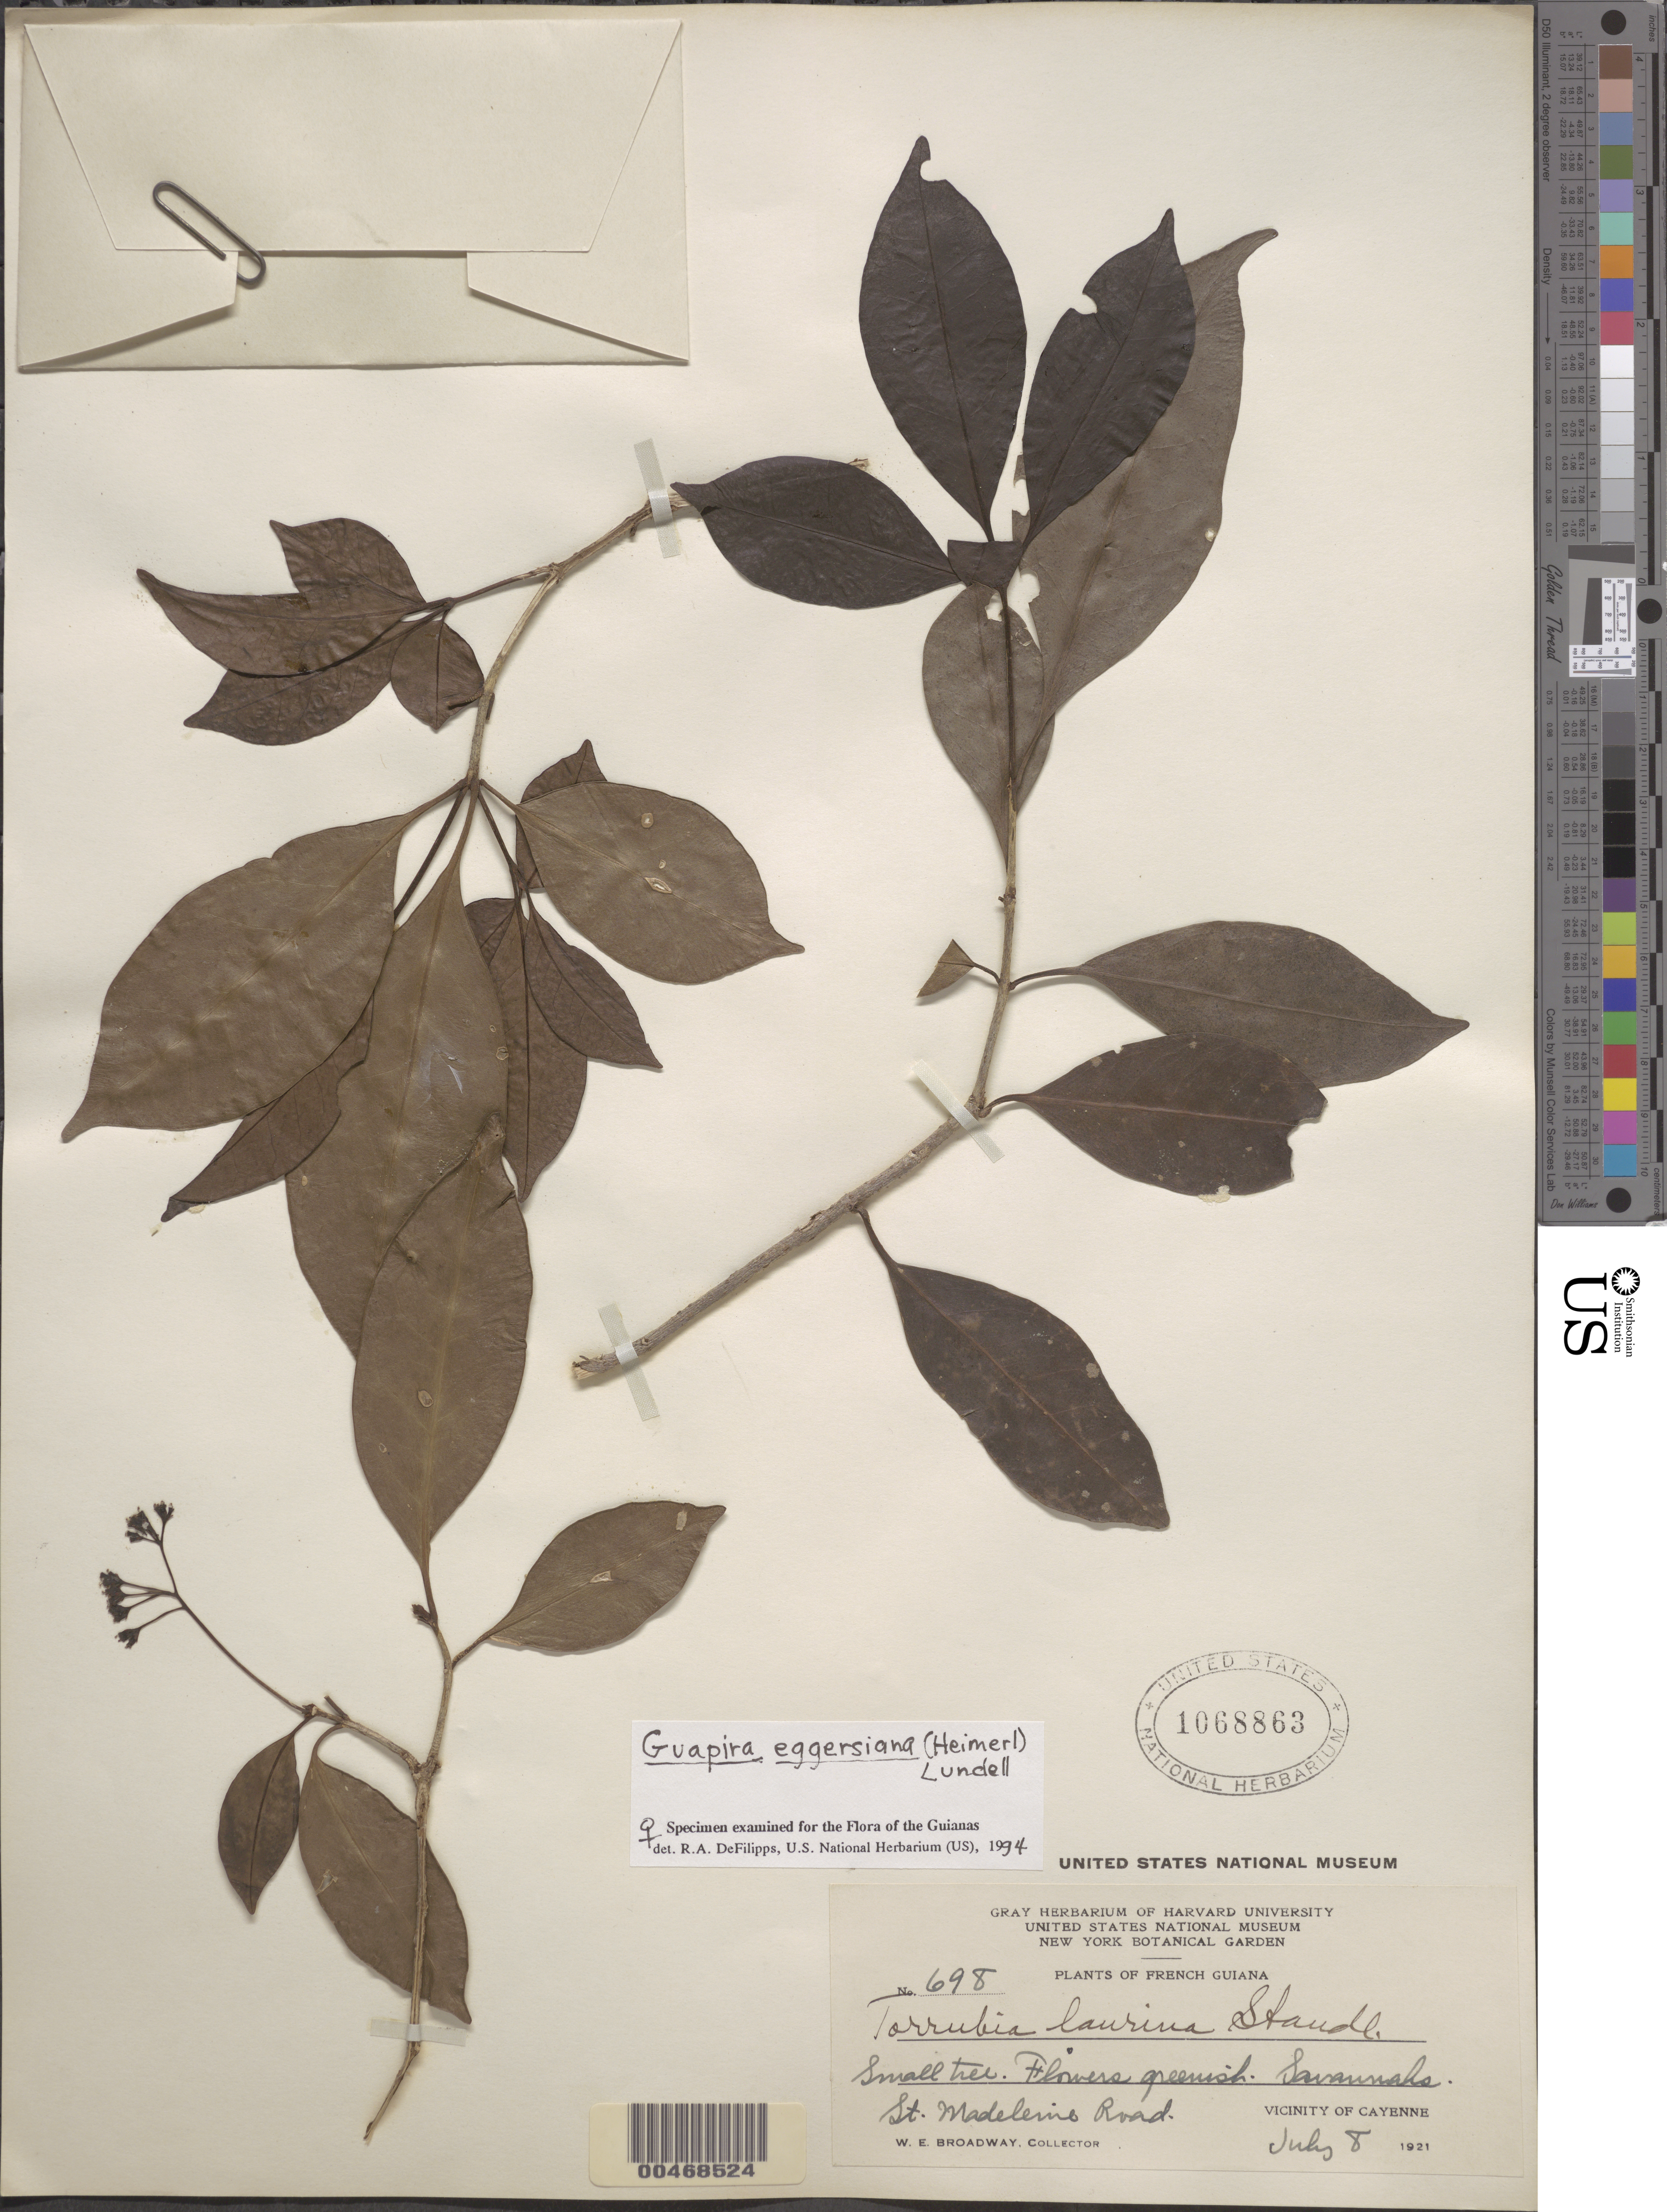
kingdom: Plantae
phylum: Tracheophyta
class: Magnoliopsida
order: Caryophyllales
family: Nyctaginaceae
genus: Guapira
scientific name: Guapira sp.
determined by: DeFilipps, R. A.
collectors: W. E. Broadway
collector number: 689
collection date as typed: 08 Jul 1921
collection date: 1921-07-08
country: French Guiana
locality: St. Madeleine Road, vicinity of Cayenne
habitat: Savanna.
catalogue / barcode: US 1068863